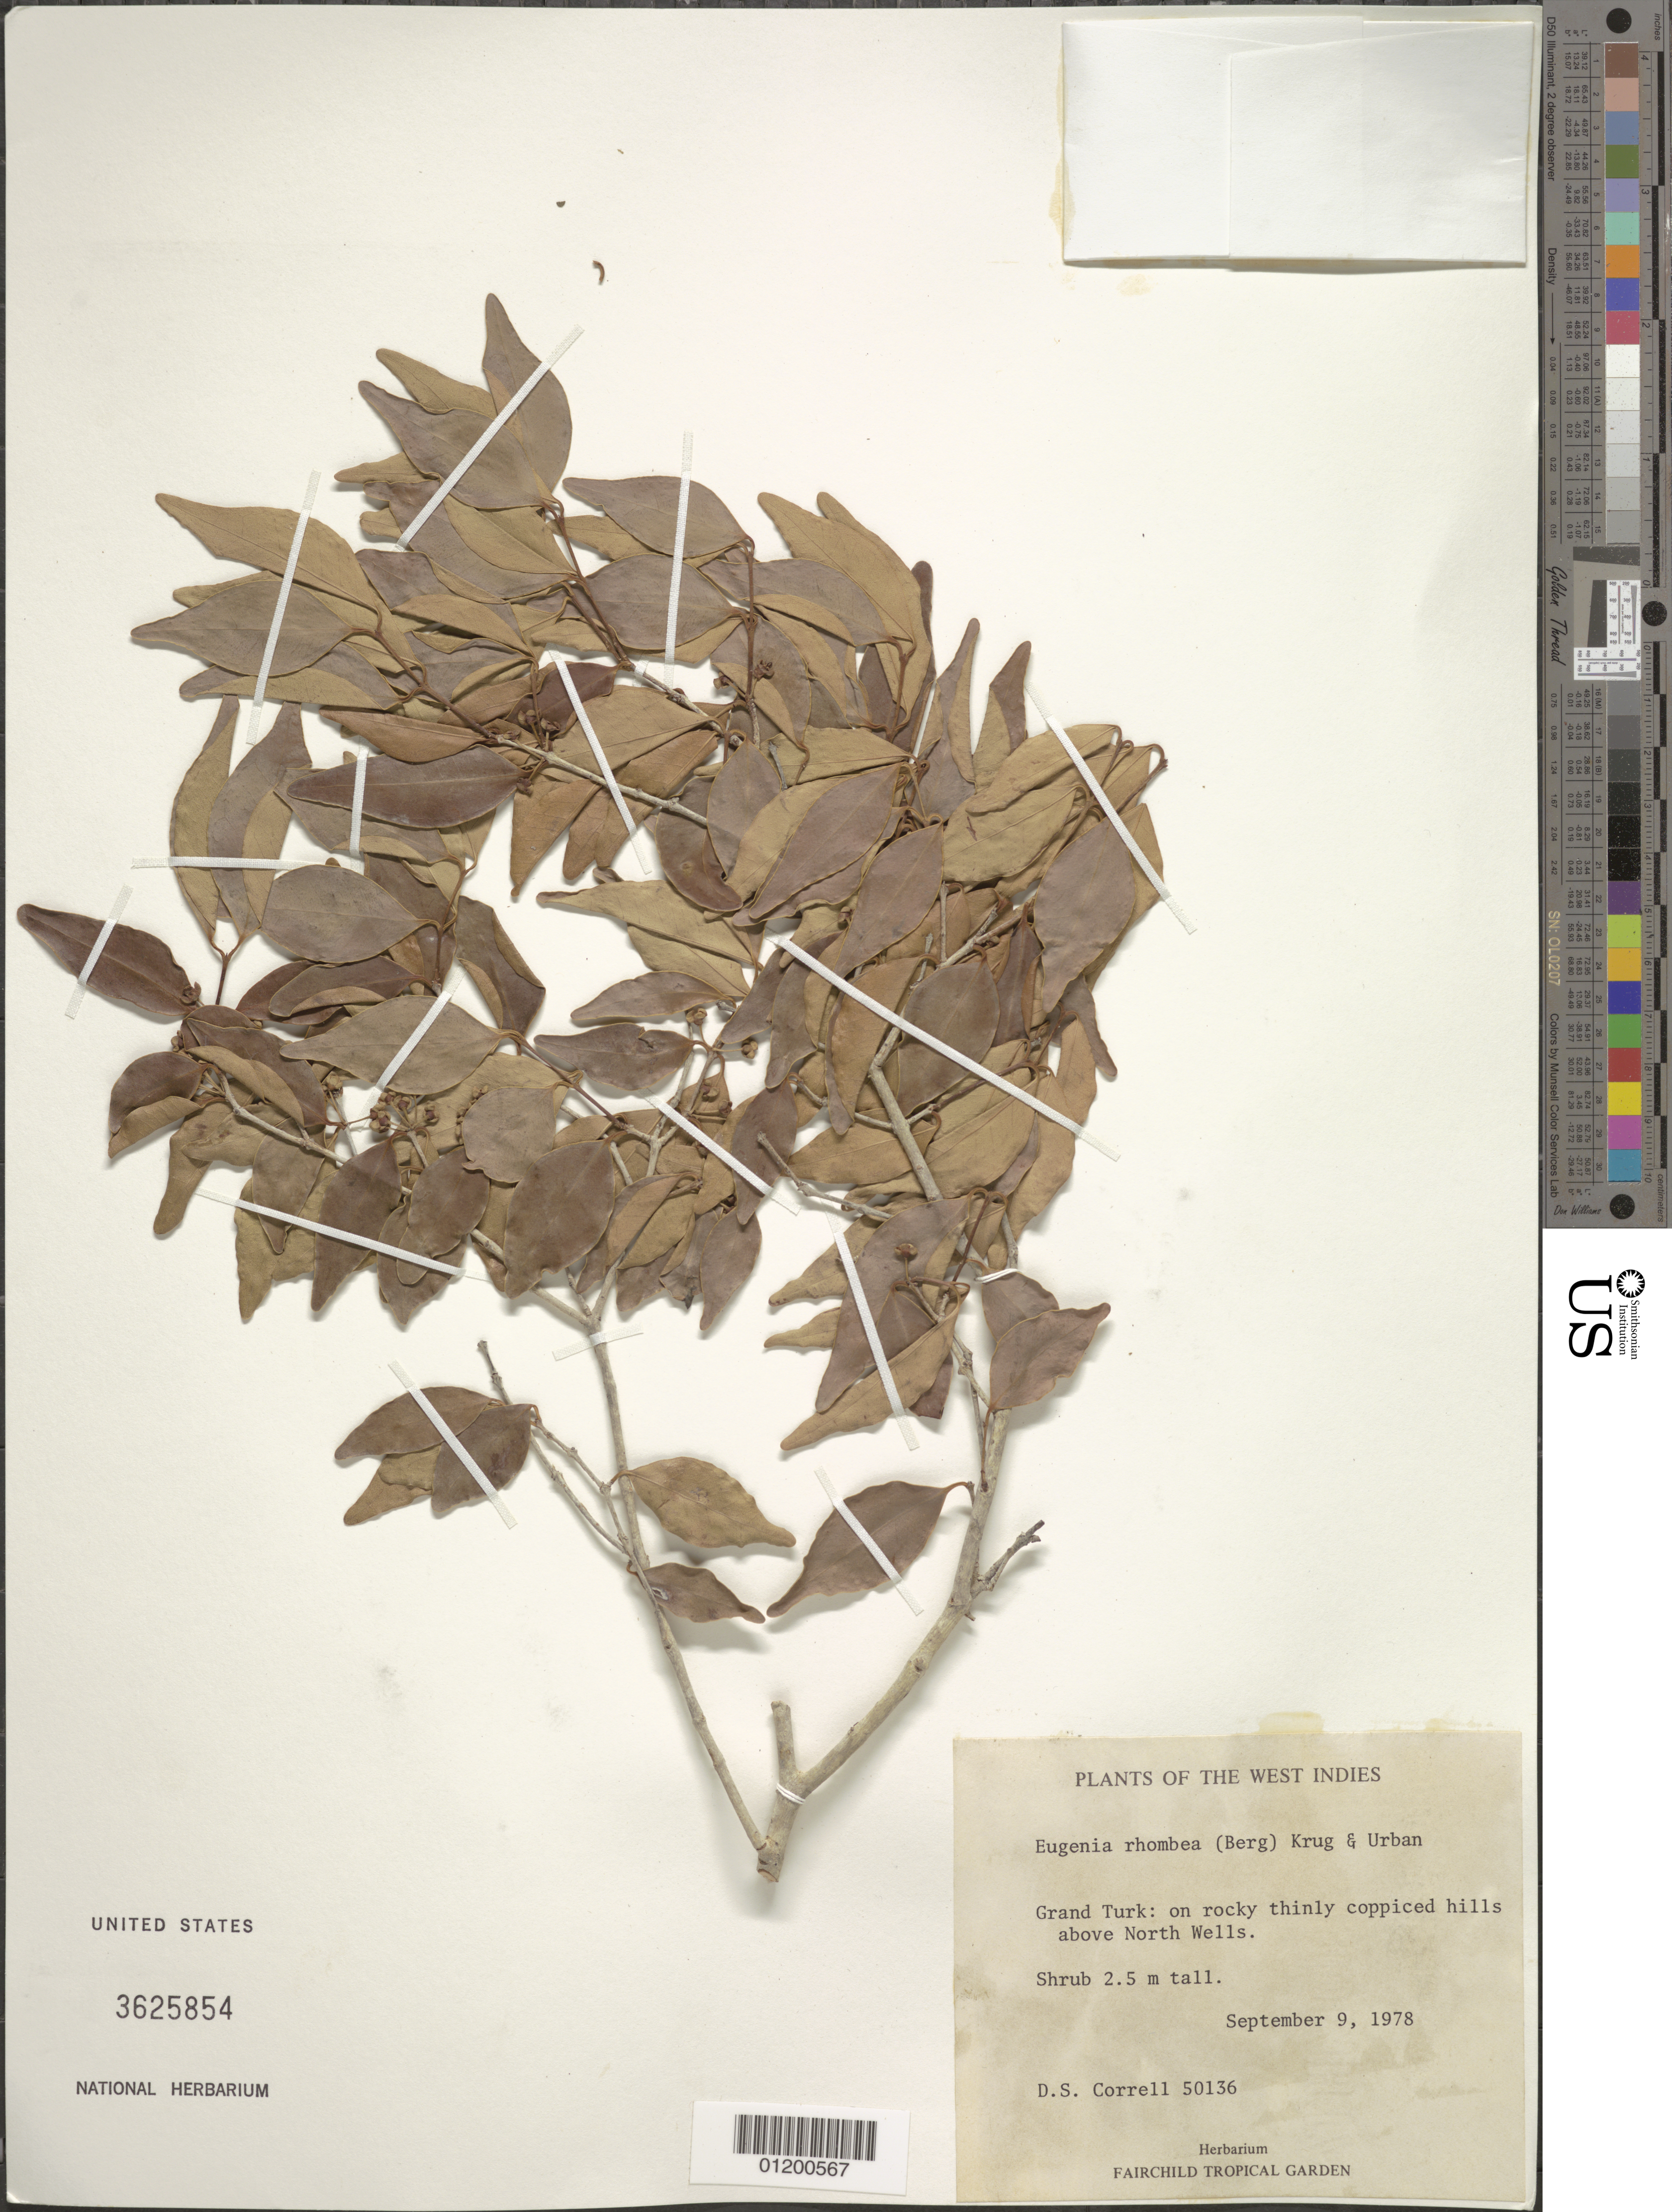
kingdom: Plantae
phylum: Tracheophyta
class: Magnoliopsida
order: Myrtales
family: Myrtaceae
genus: Eugenia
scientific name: Eugenia rhombea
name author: (O. Berg) Krug & Urb.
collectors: D. S. Correll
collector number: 50136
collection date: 1978-09-09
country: Bahamas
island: Grand Turk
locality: On rocky thinly coppiced hills above North Wells.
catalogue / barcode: US 3625854